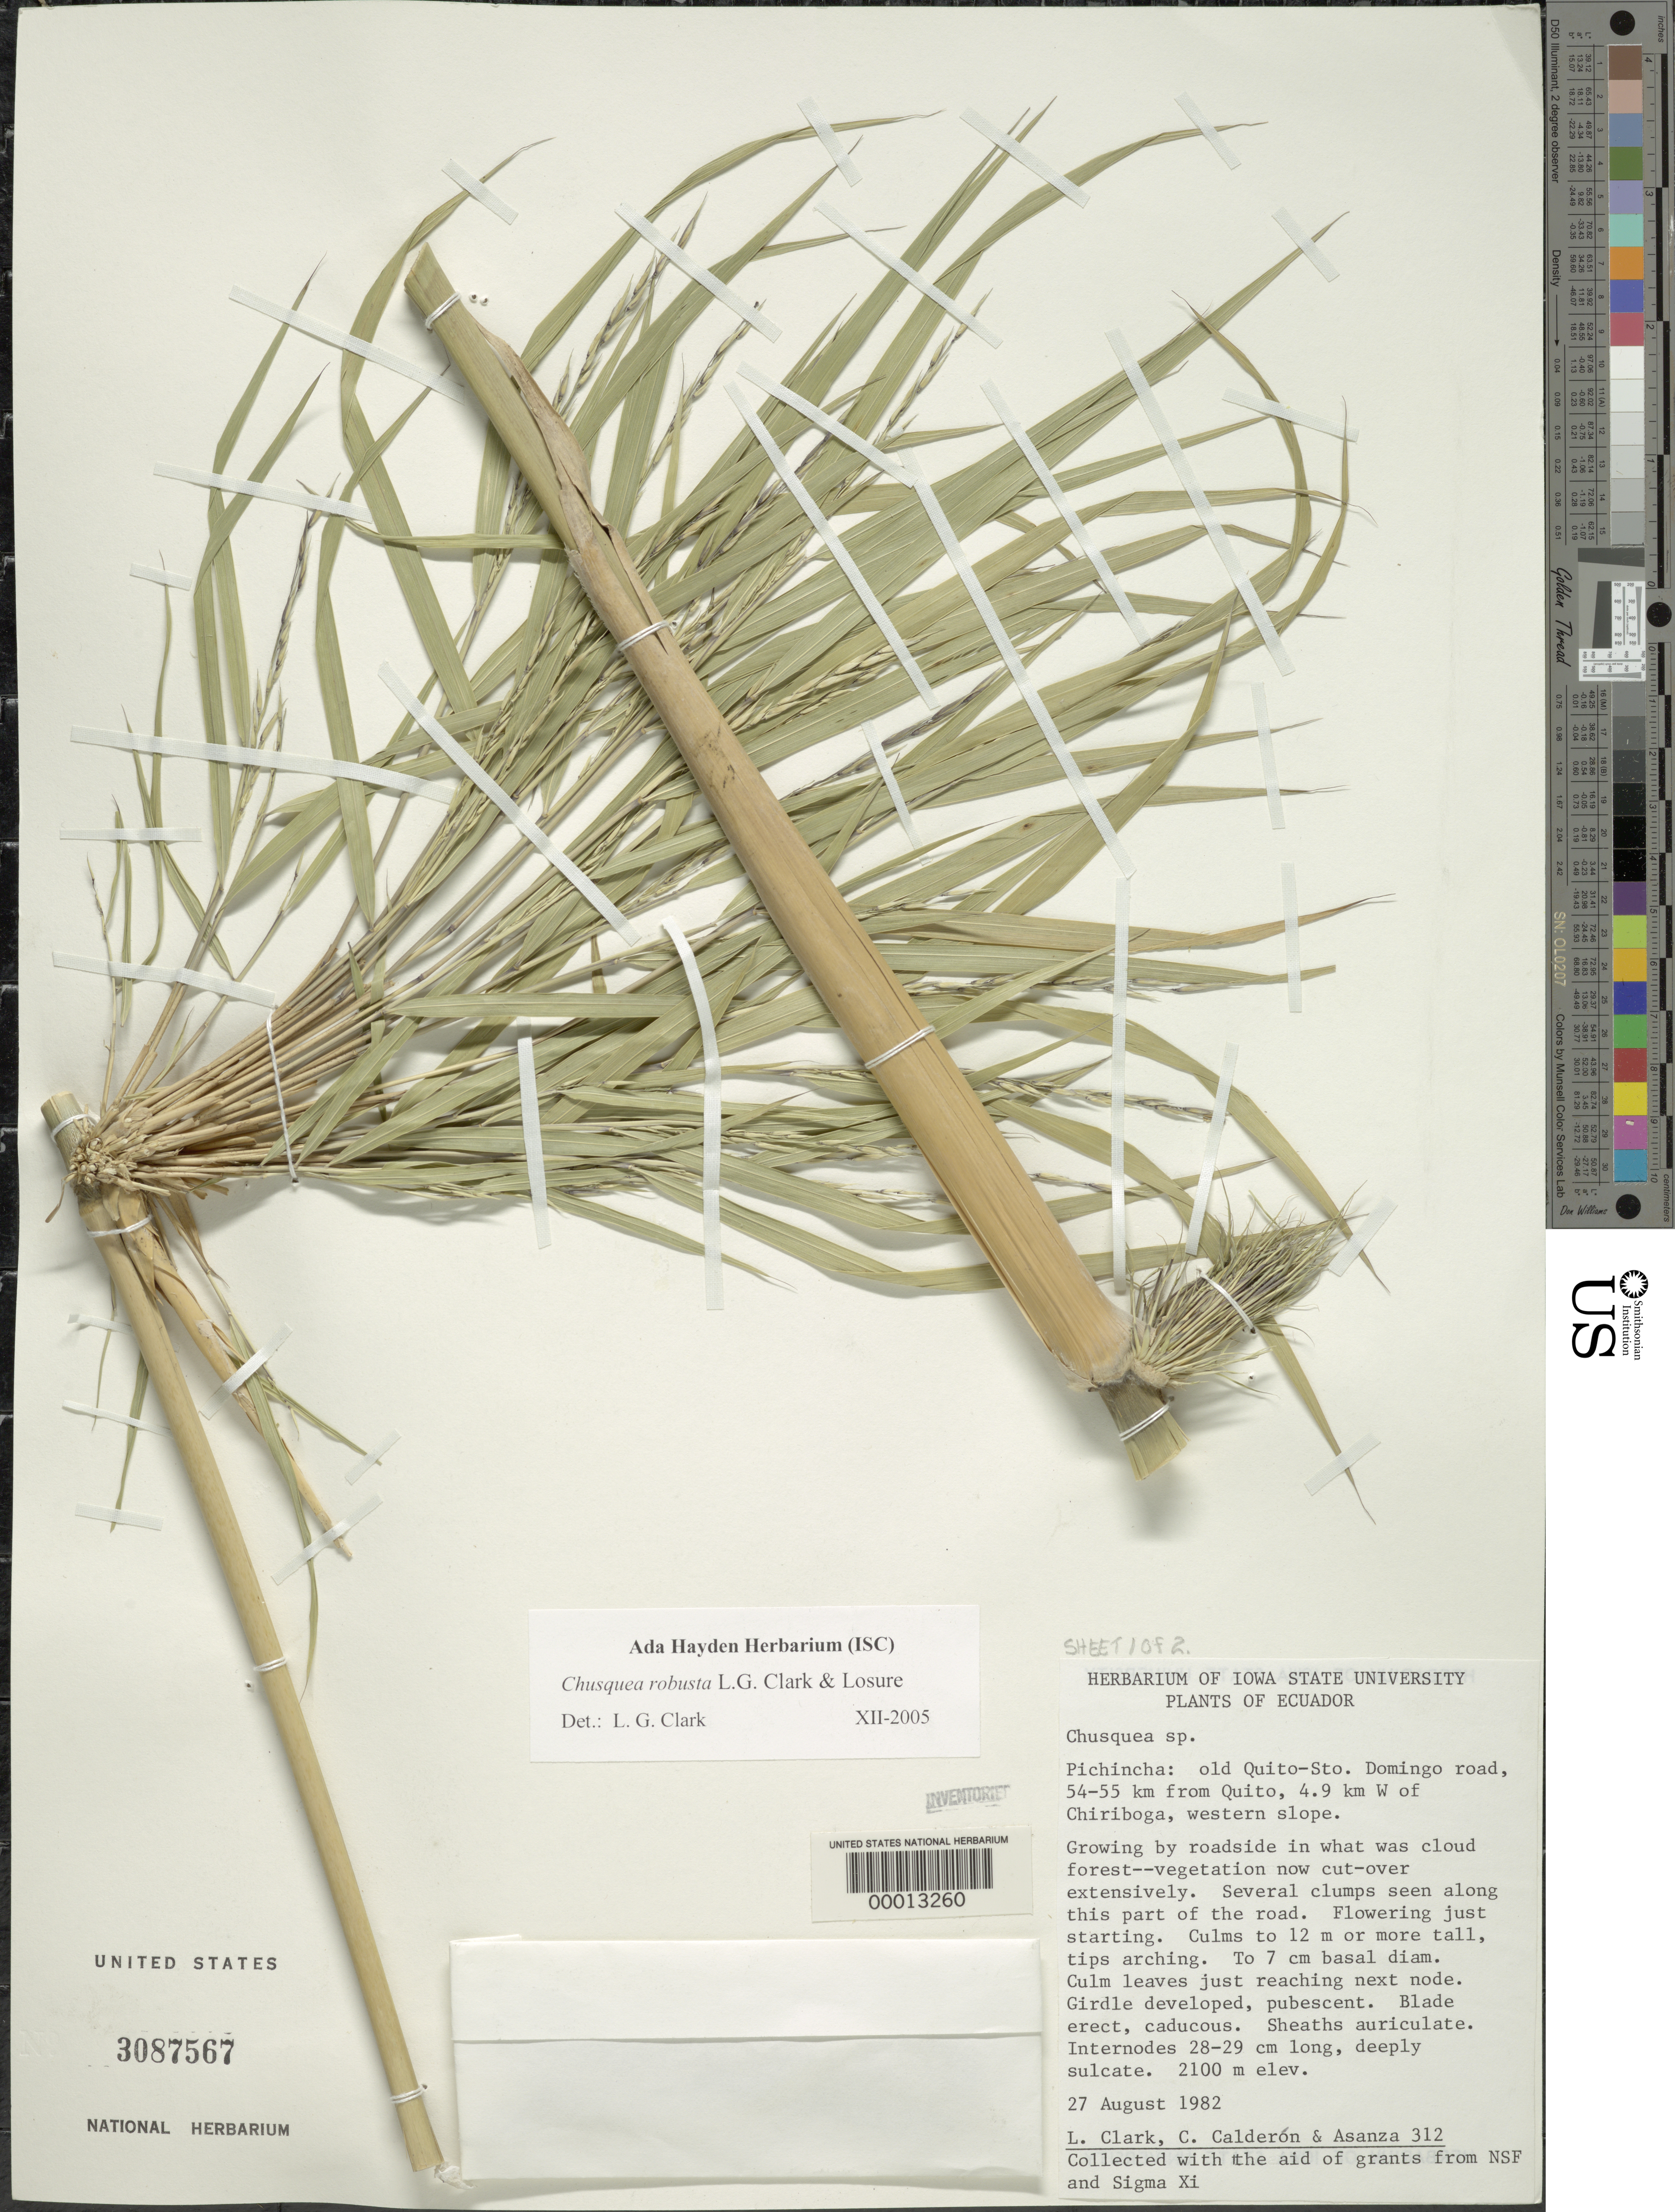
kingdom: Plantae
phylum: Tracheophyta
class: Liliopsida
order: Poales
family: Poaceae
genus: Chusquea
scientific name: Chusquea robusta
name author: L.G. Clark & Losure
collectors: L. G. Clark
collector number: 312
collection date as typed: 27 Aug 1982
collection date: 1982-08-27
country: Ecuador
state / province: Pichincha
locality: Quito-Sto. Domingo road. 4.9 km W ofChiriboga, western slope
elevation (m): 2100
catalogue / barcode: US 3087567